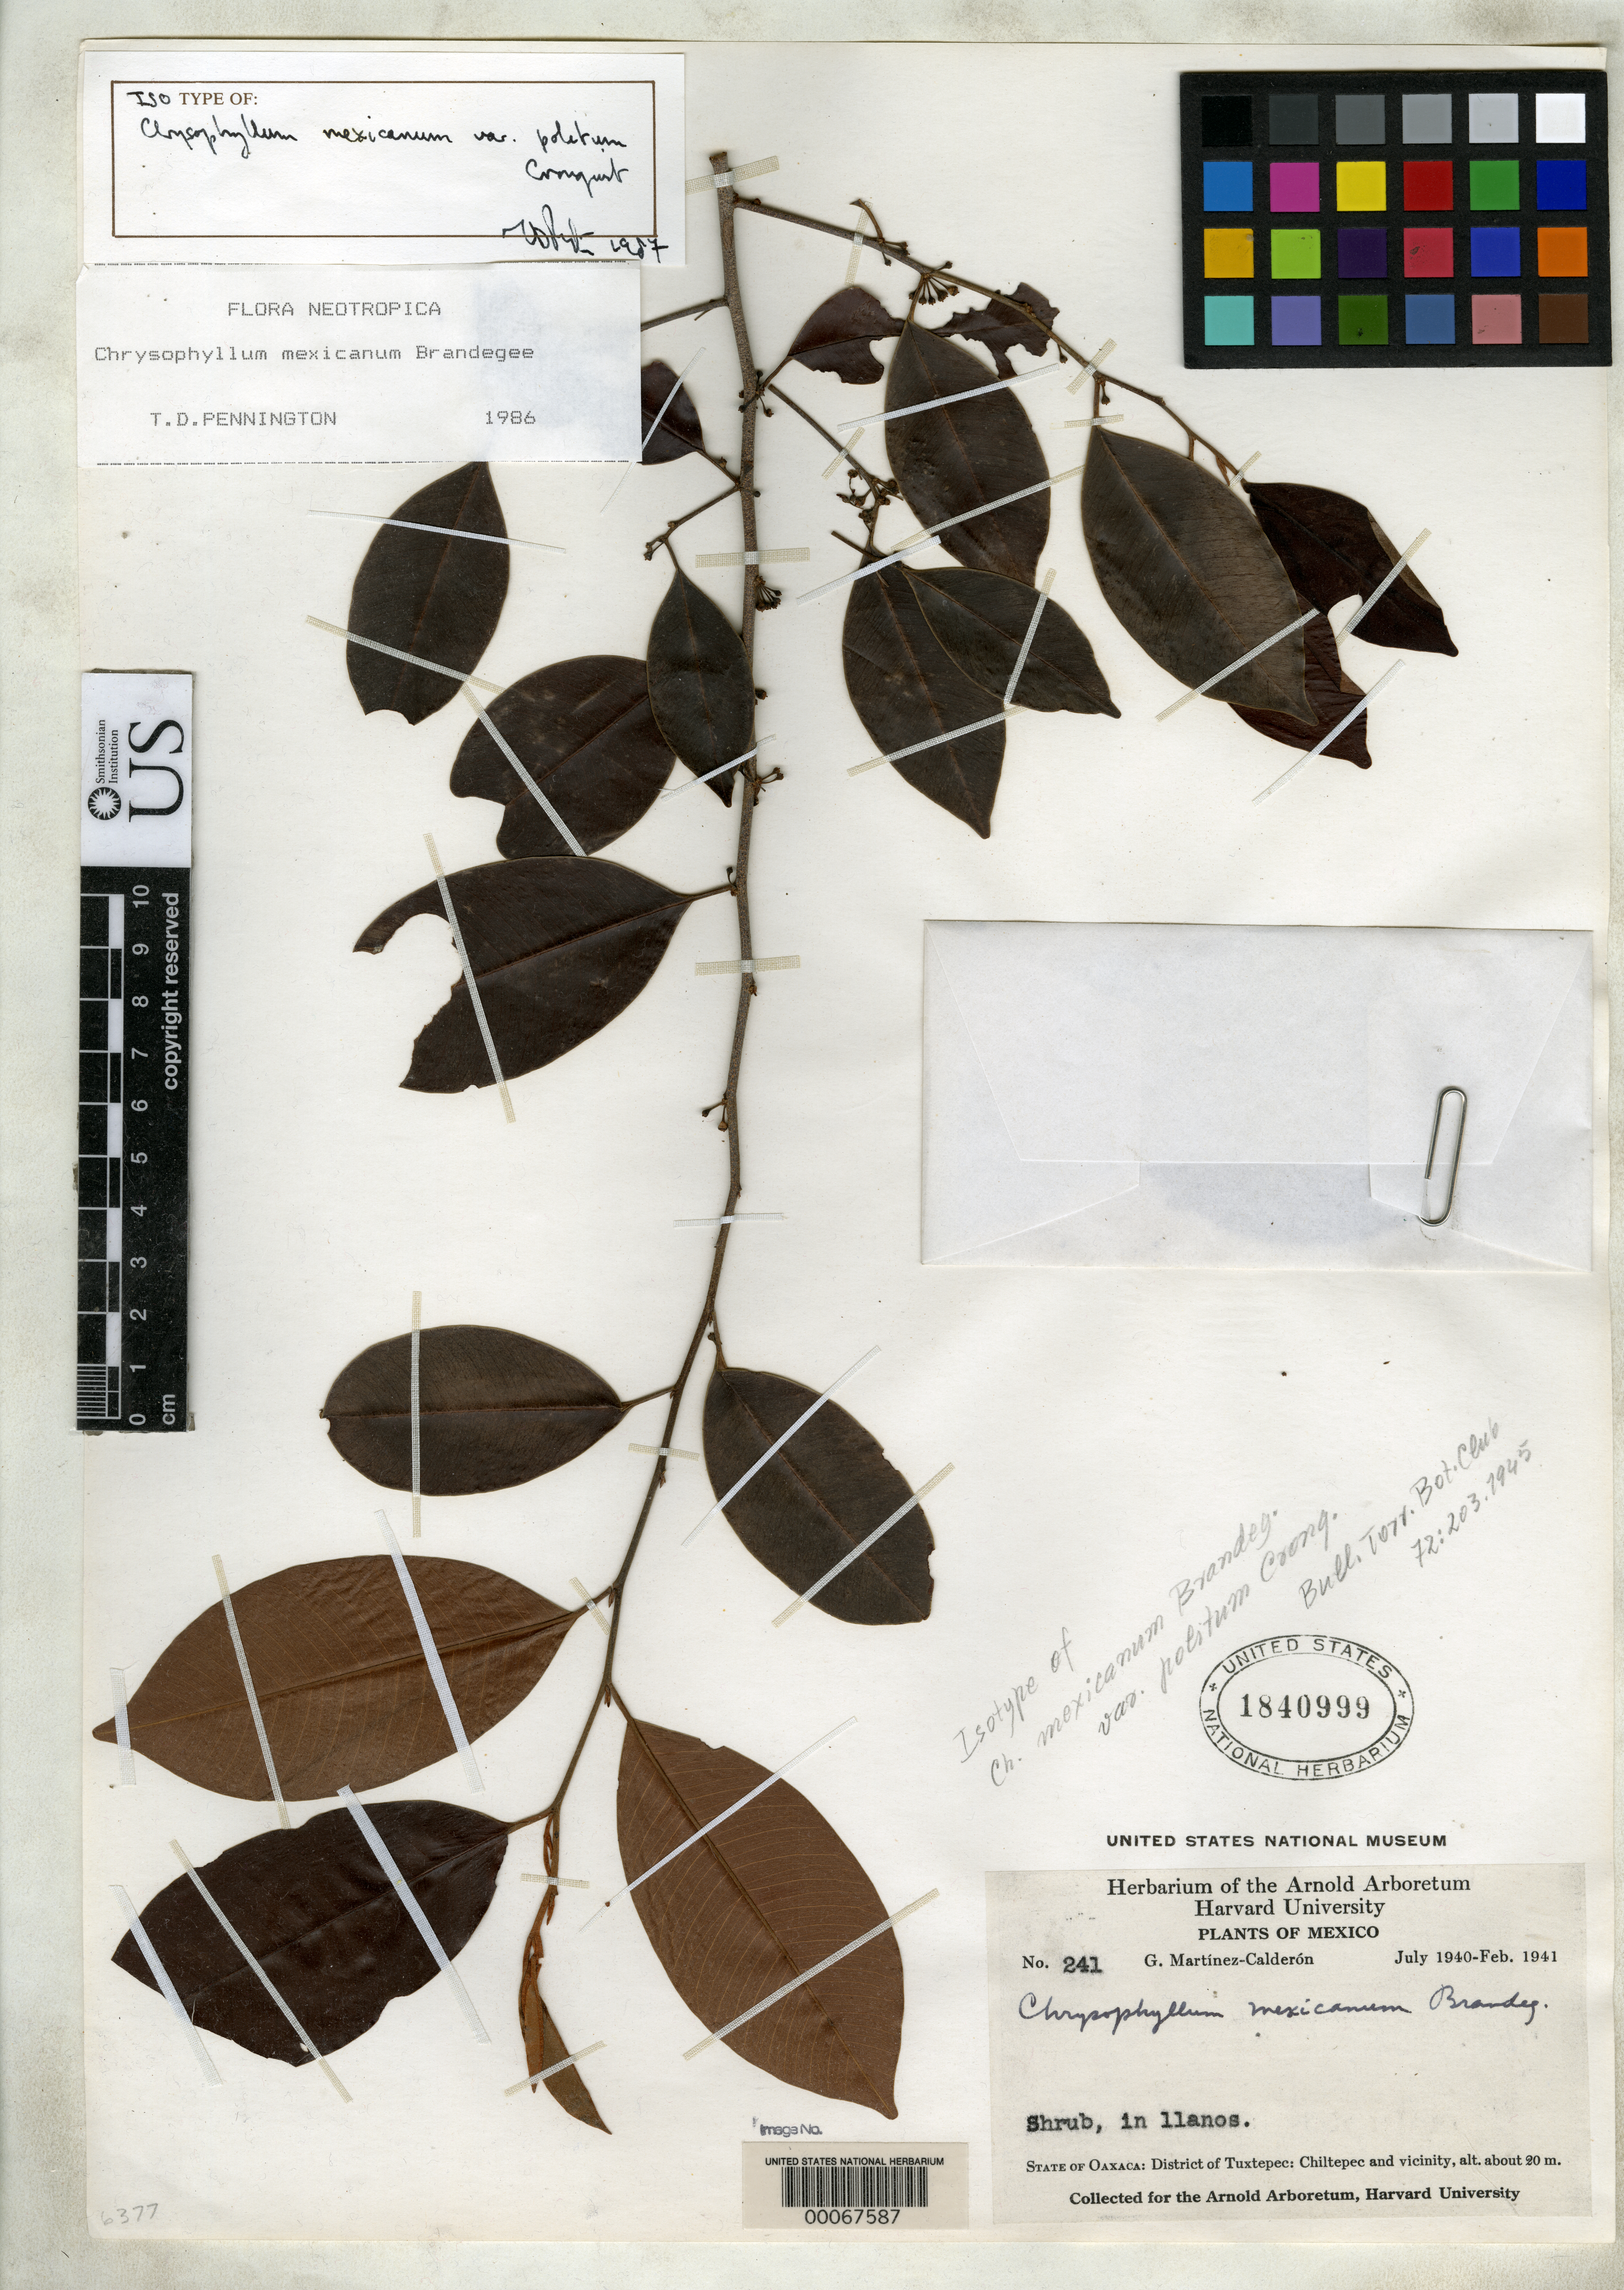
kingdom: Plantae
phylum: Tracheophyta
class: Magnoliopsida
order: Ericales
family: Sapotaceae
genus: Chrysophyllum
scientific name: Chrysophyllum mexicanum var. politum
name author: Cronq.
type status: Isotype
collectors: G. Martínez Calderón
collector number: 241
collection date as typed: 1940 to -- --- 1941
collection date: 1940/1941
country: Mexico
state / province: Oaxaca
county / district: Tuxtepec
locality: Chiltepec & vicinity.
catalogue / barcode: US 1840999